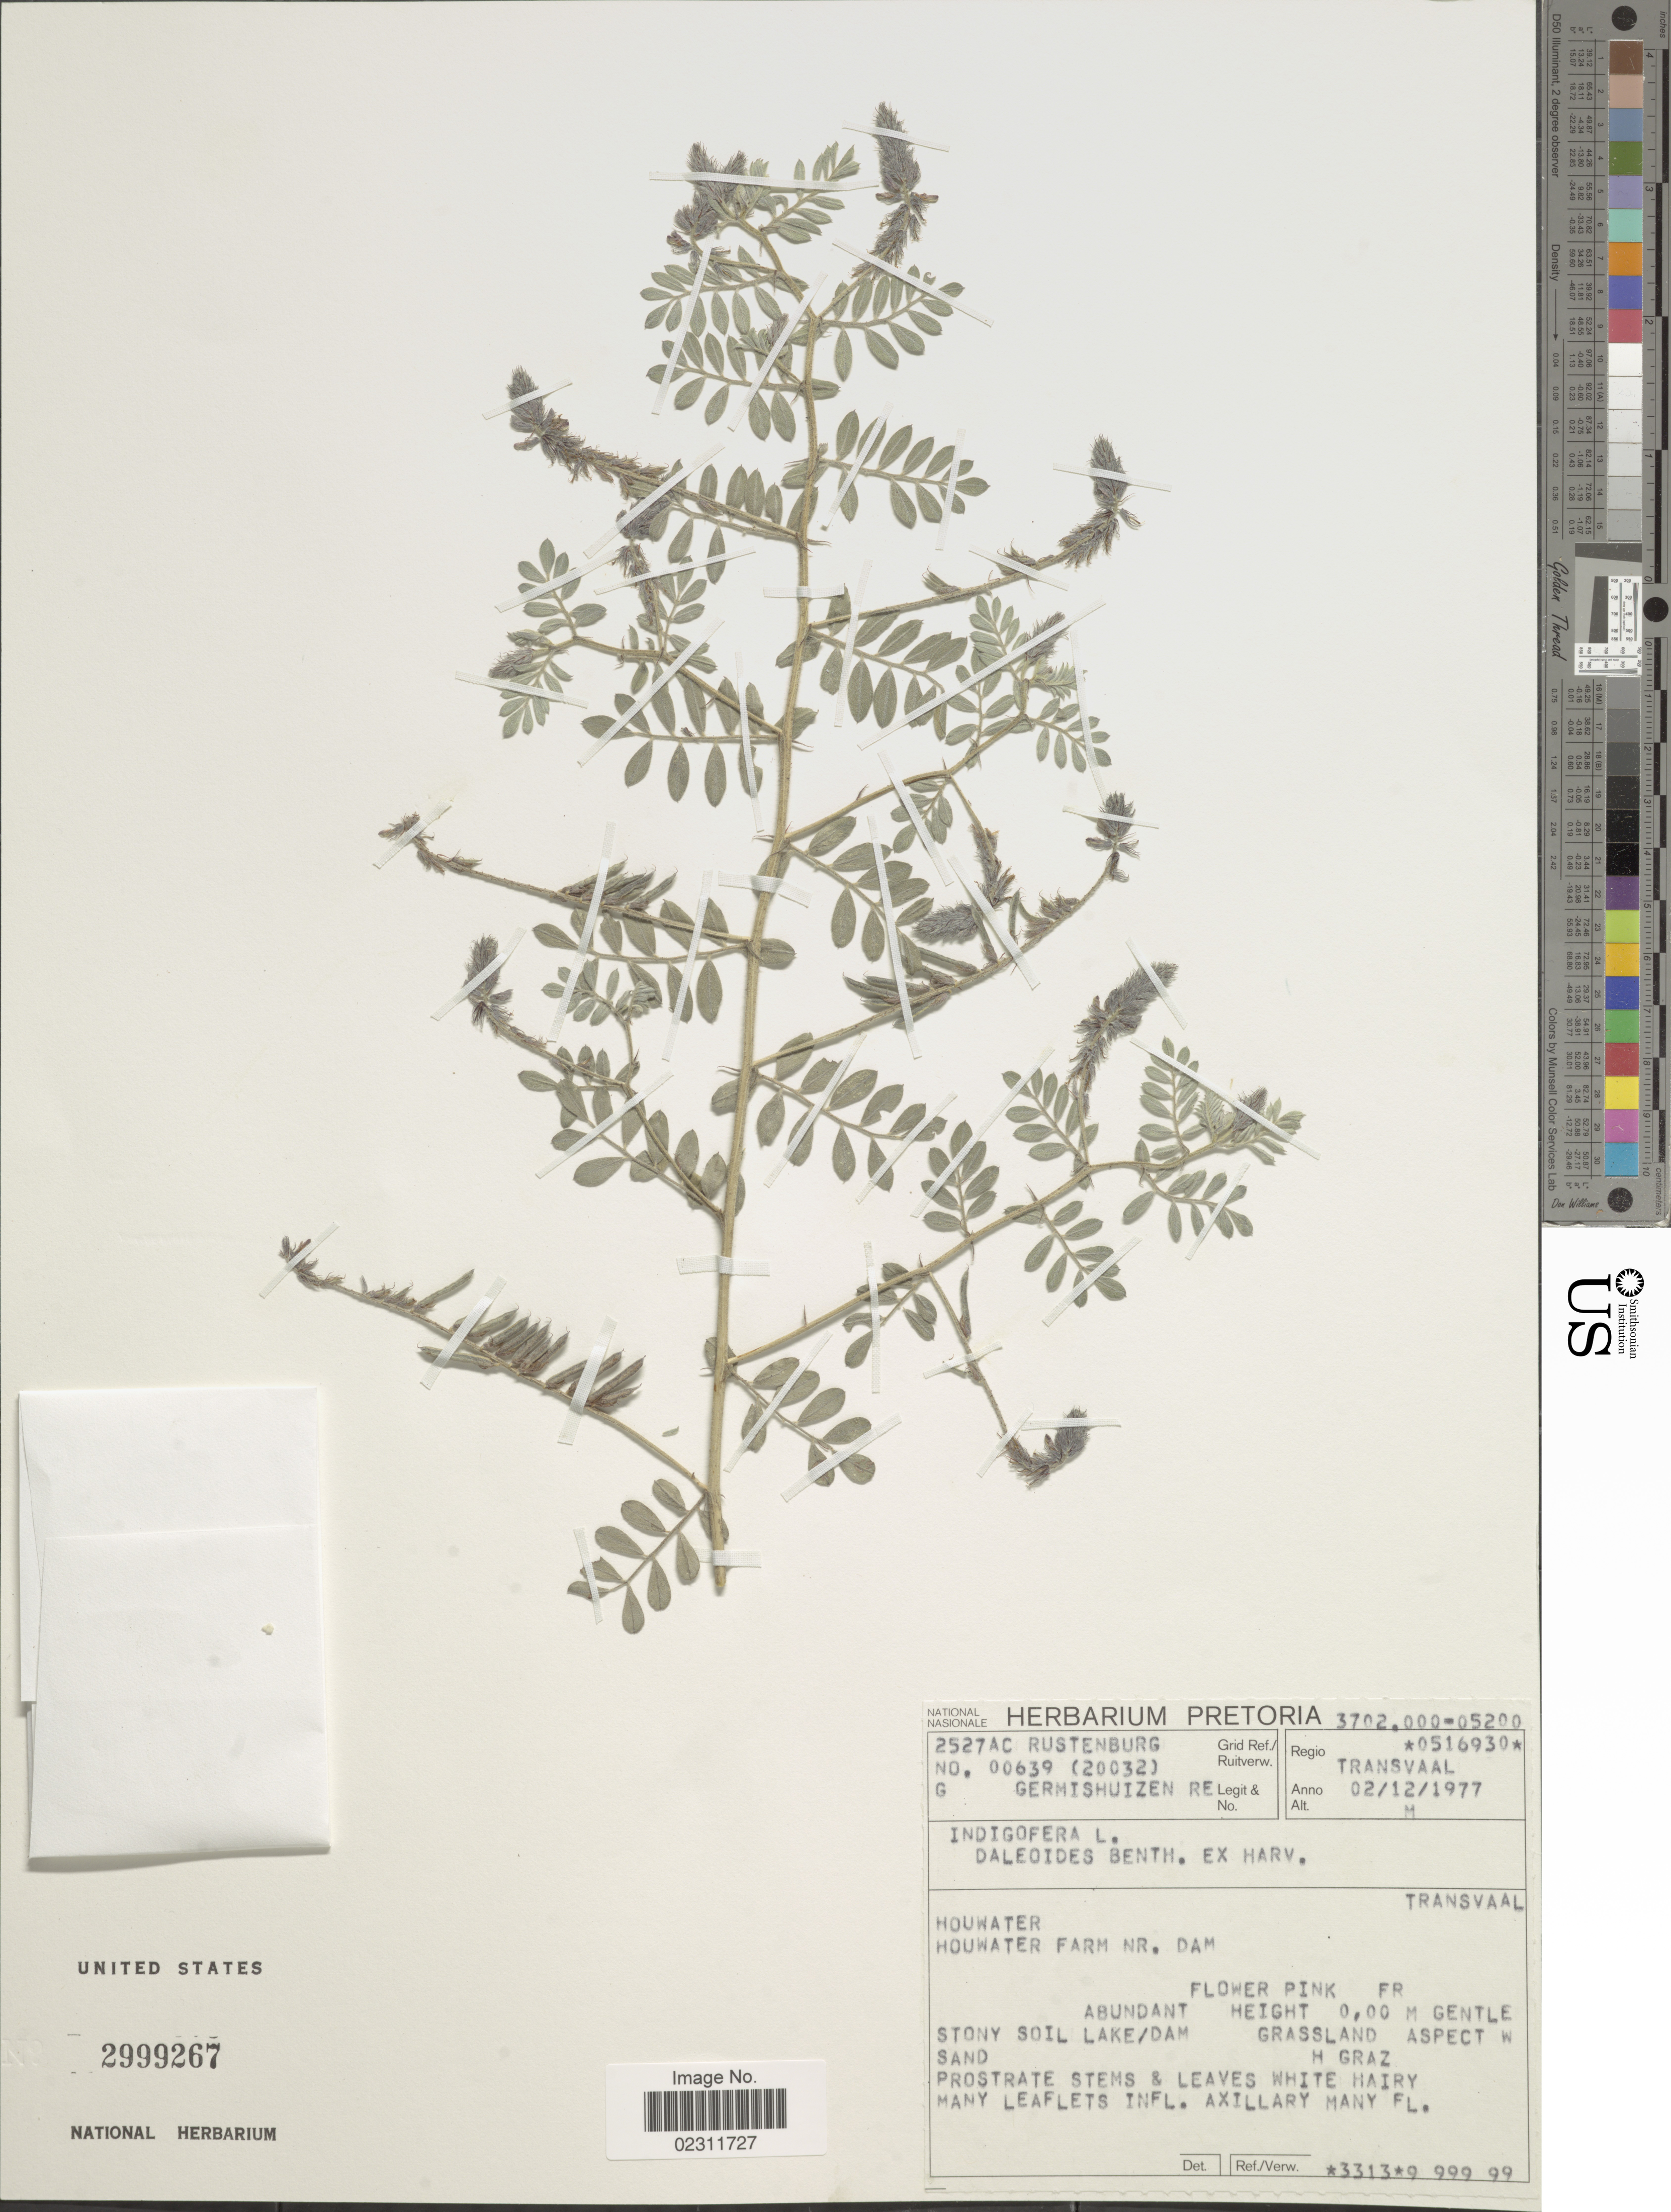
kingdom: Plantae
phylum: Tracheophyta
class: Magnoliopsida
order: Fabales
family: Fabaceae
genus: Indigofera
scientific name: Indigofera daleoides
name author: Harv.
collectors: G. Germishuizen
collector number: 00639/20032?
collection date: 1977-12-02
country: South Africa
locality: Transvaal, Houwater, Houwater Farm nr. Dam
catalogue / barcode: US 2999267